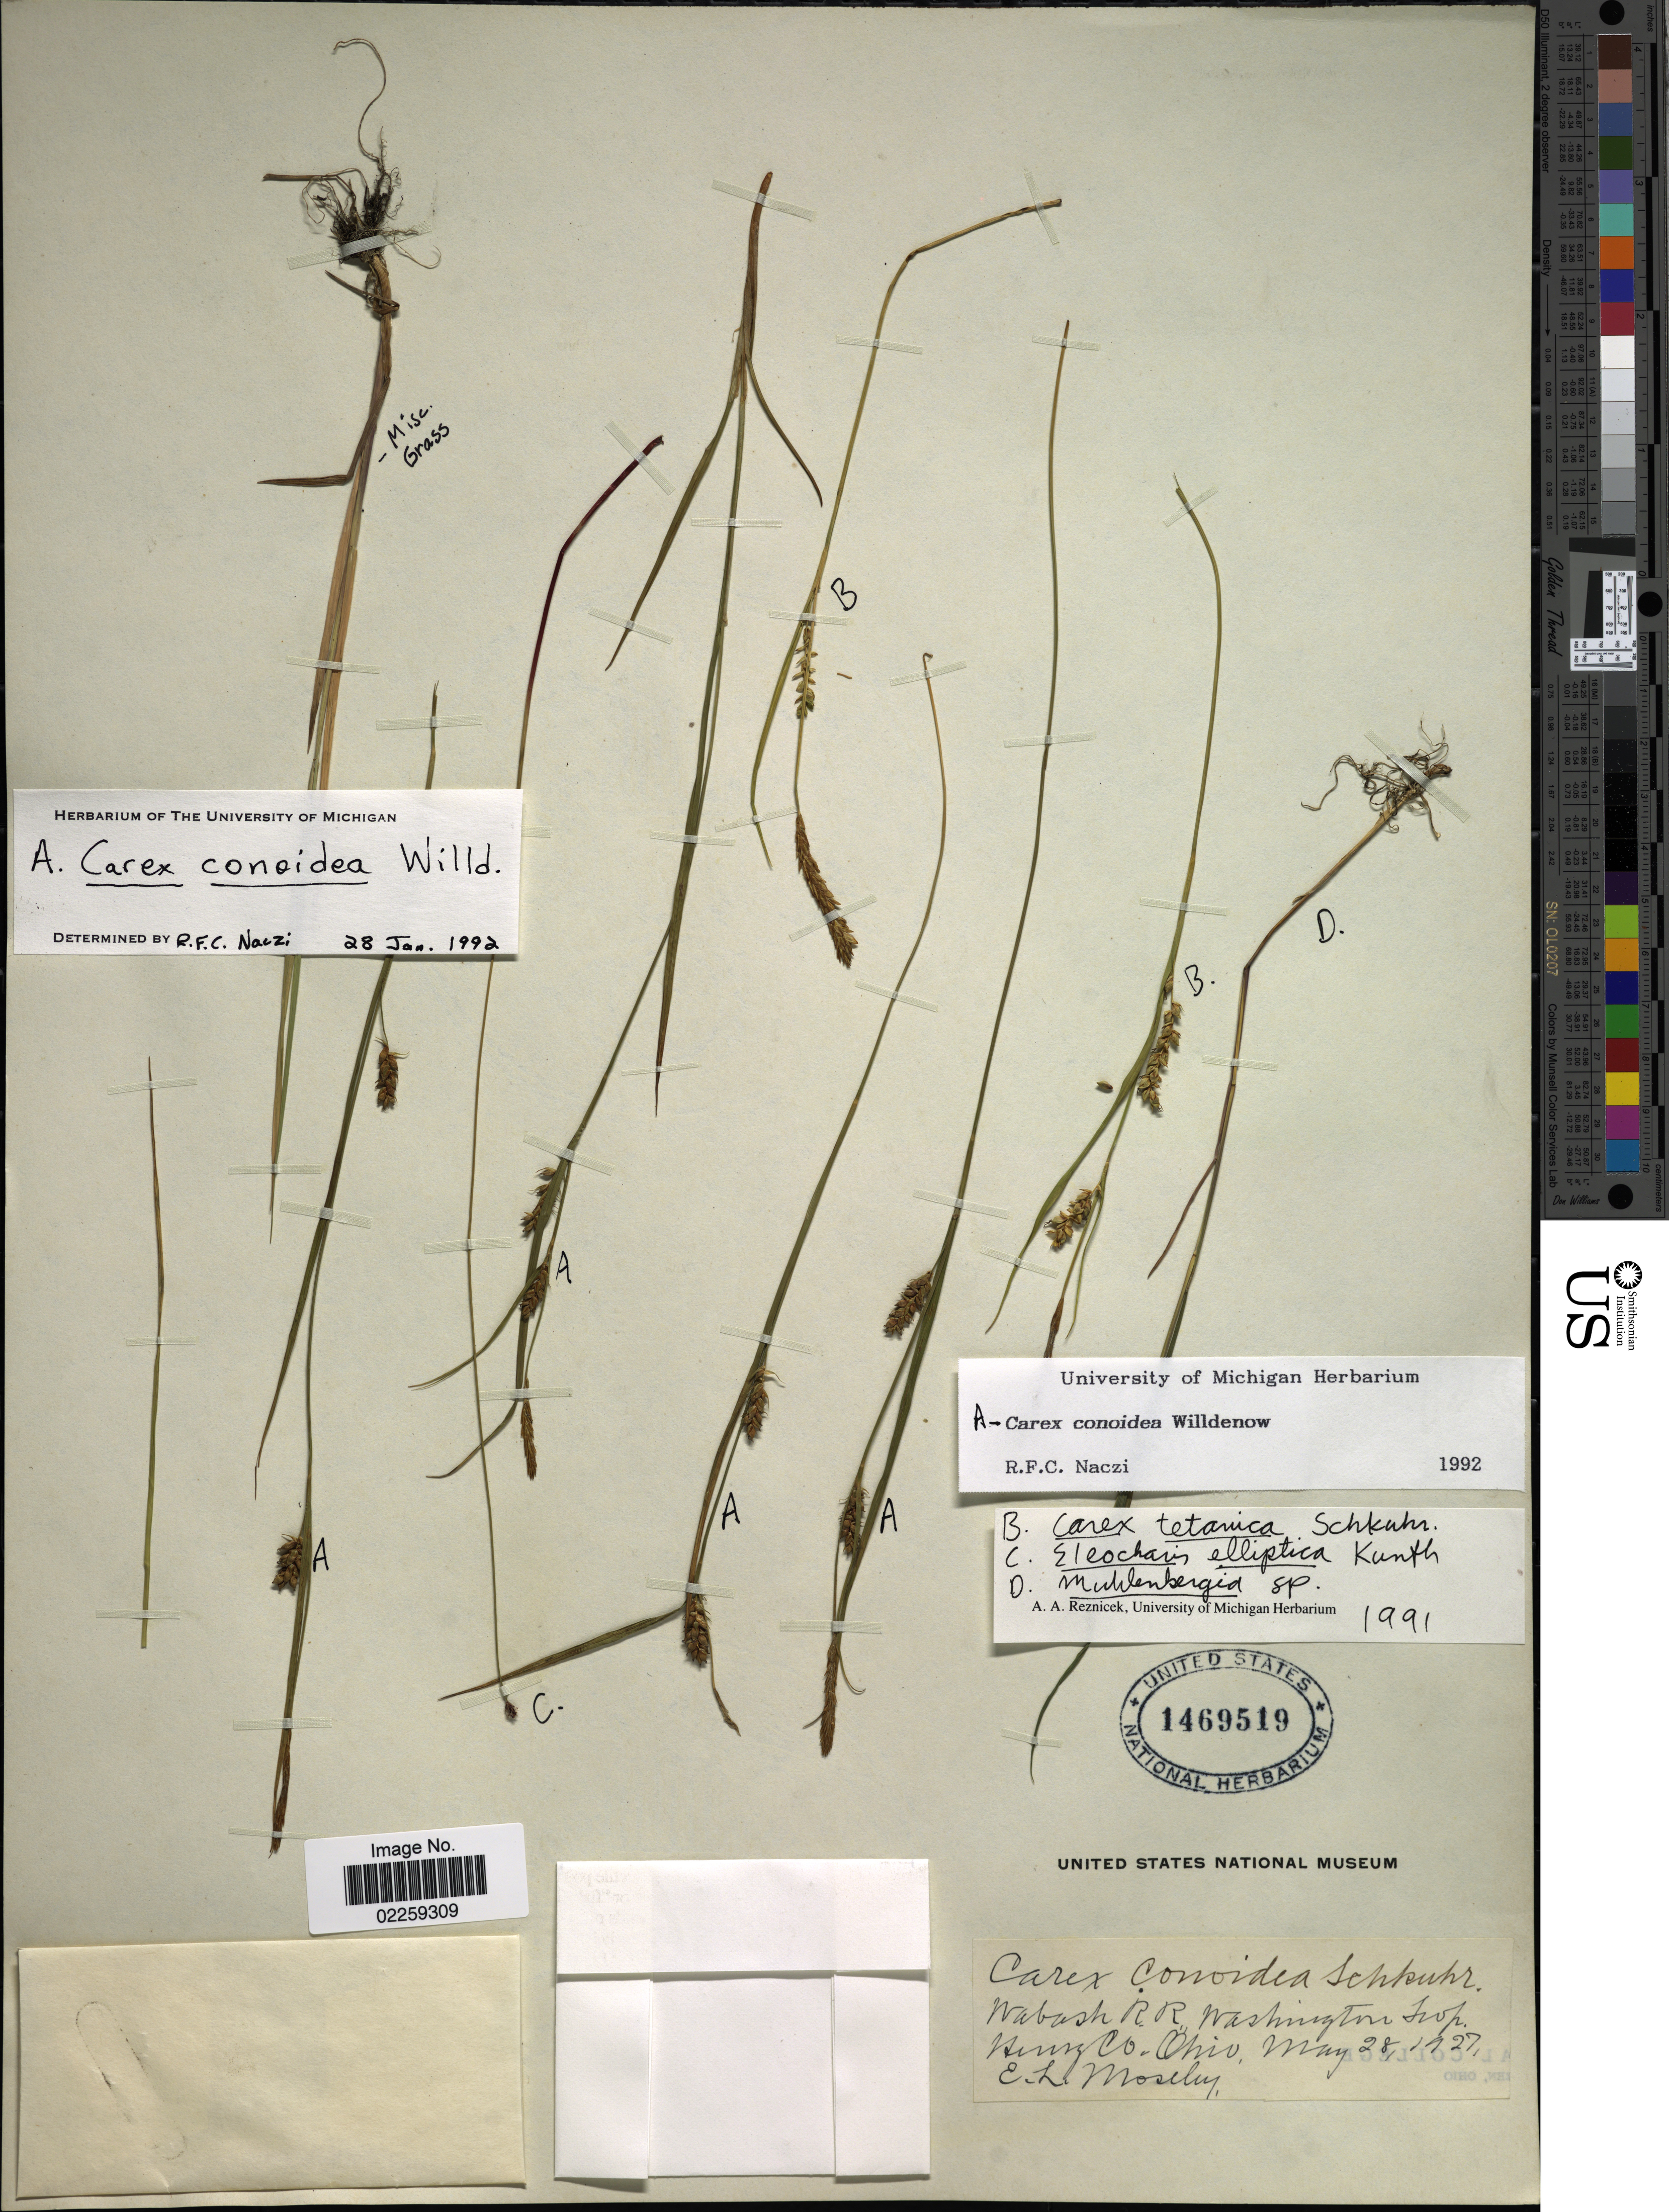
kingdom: Plantae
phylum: Tracheophyta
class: Liliopsida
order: Poales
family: Cyperaceae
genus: Carex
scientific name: Carex conoidea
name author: Willd.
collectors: E. Moseley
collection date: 1927-05-28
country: United States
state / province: Ohio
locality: Wabash R. R. Washington Twp. Perry Co.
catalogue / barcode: US 1469519